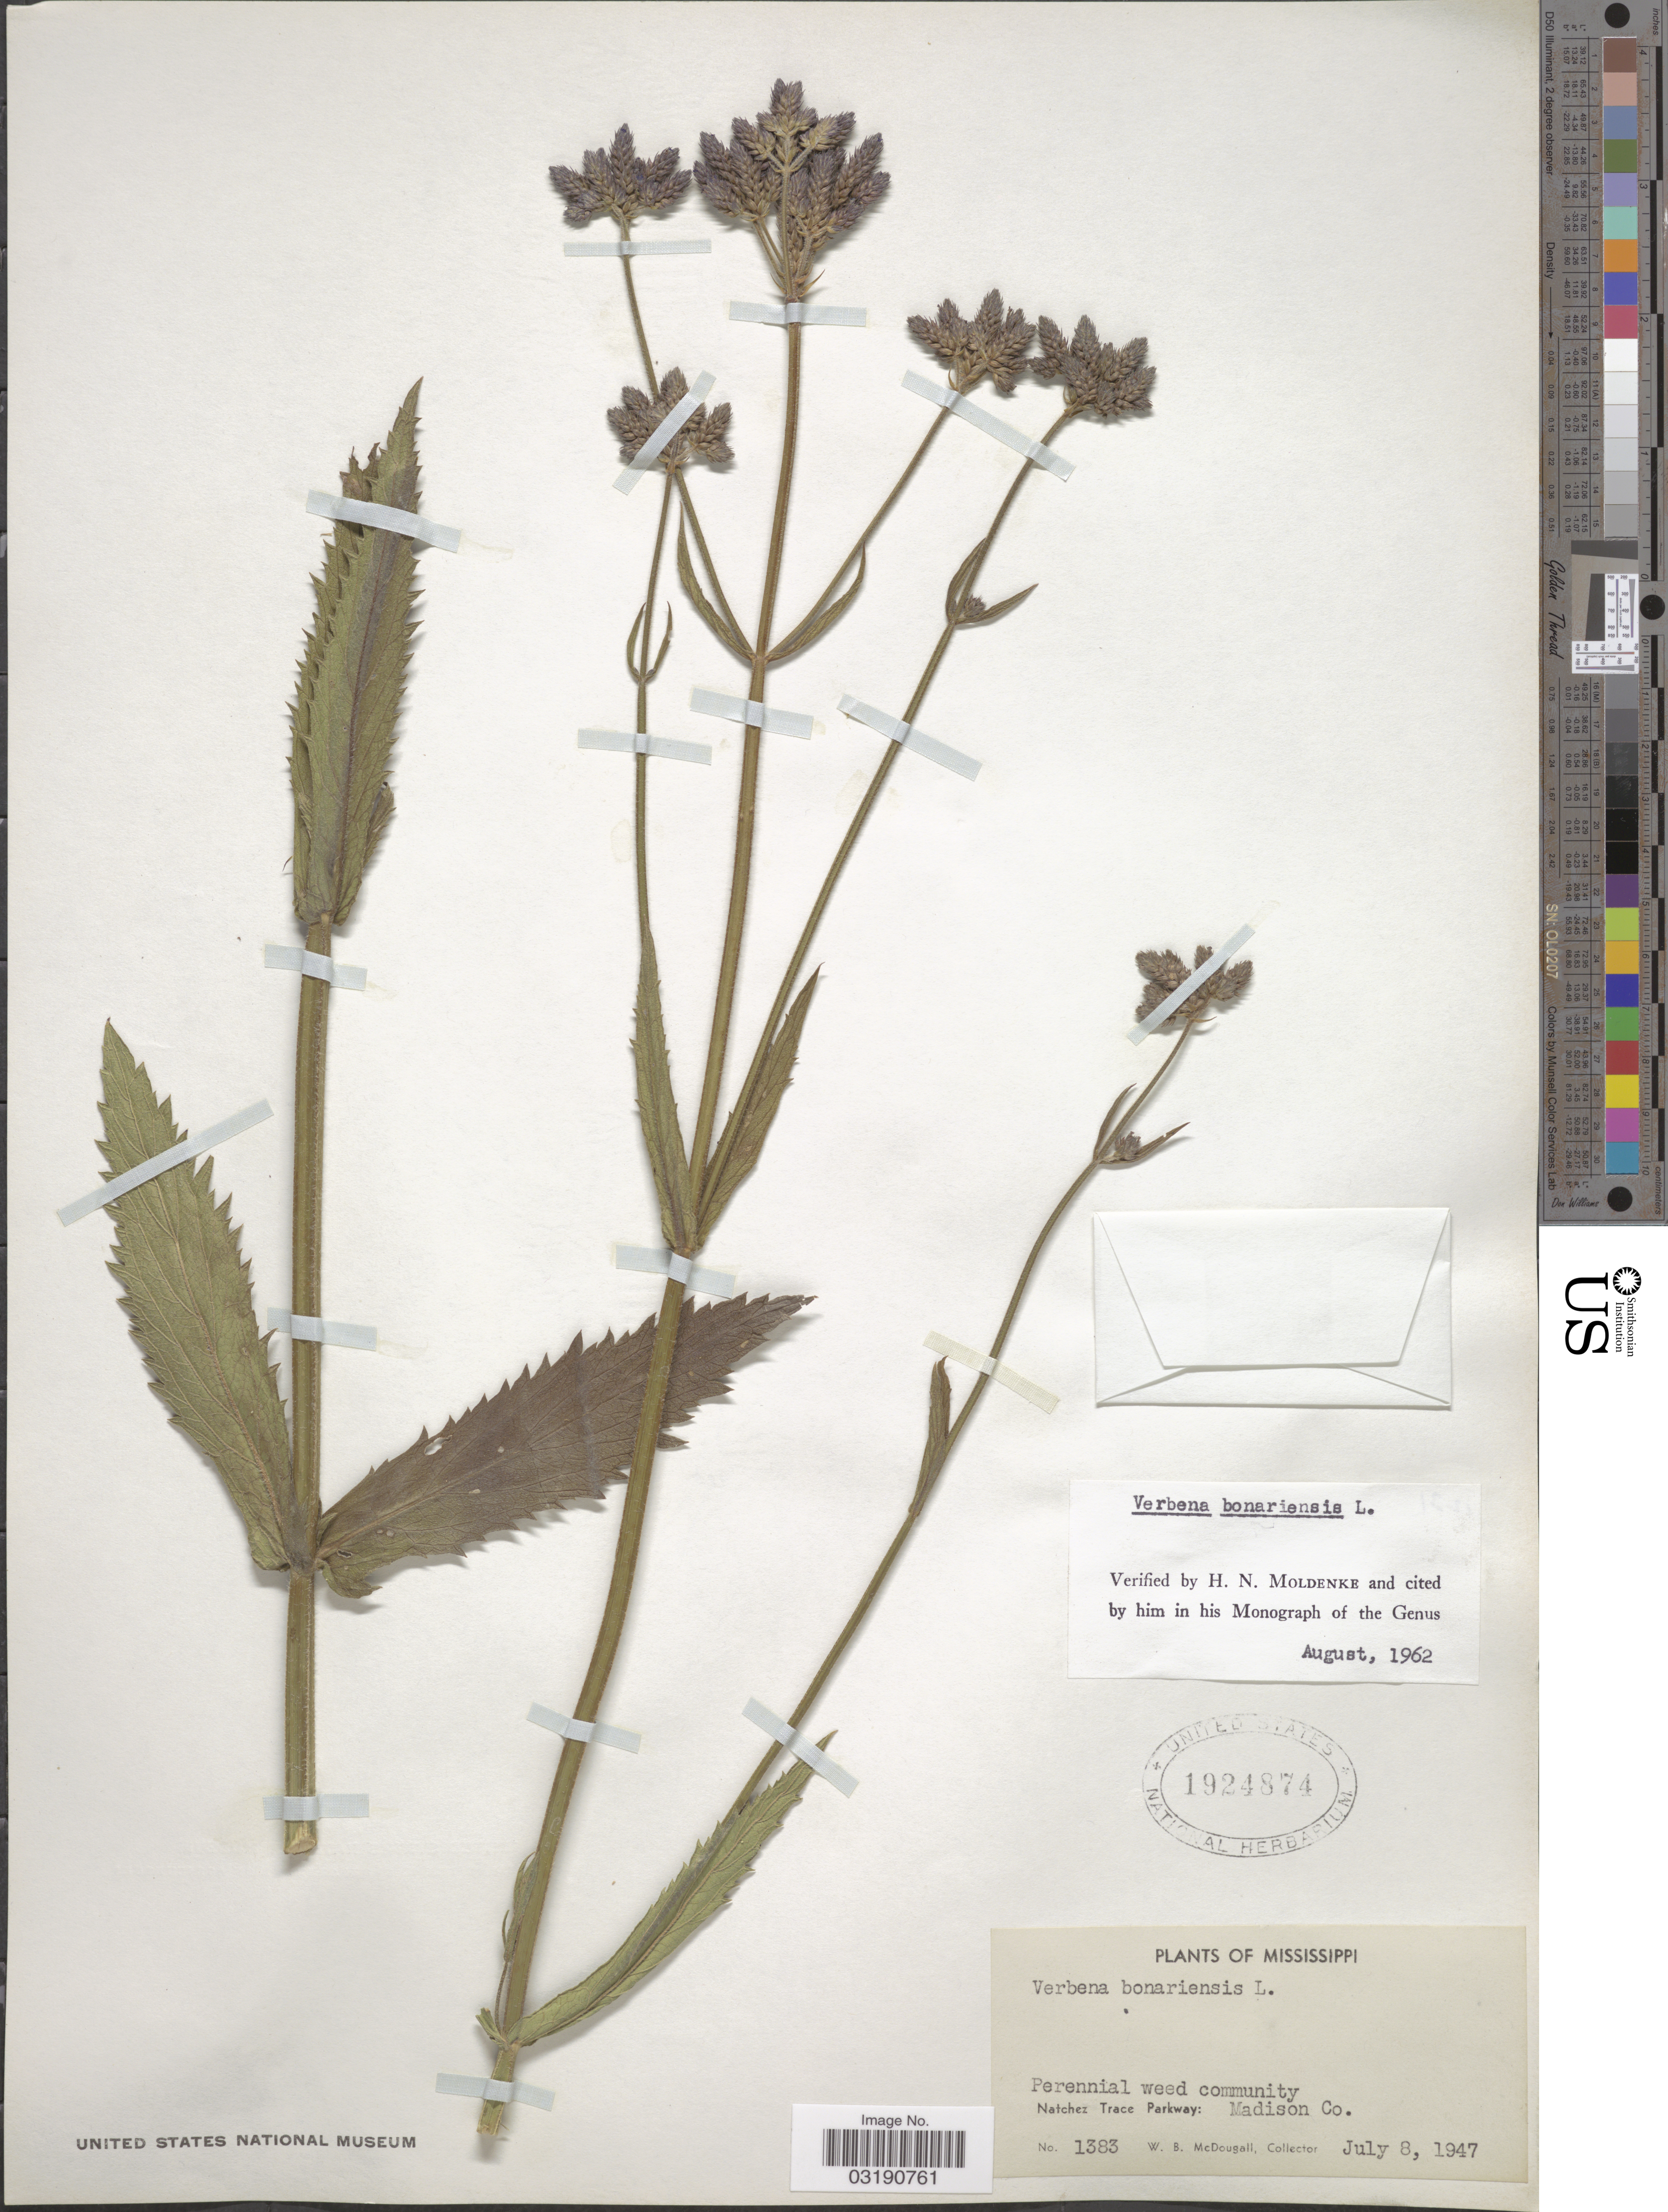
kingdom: Plantae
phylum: Tracheophyta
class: Magnoliopsida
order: Lamiales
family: Verbenaceae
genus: Verbena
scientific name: Verbena bonariensis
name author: L.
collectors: W. B. McDougall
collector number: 1383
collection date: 1947-07-08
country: United States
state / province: Mississippi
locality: Perennial weed community. Natchez Trace Parkway: Madison Co.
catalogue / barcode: US 1924874